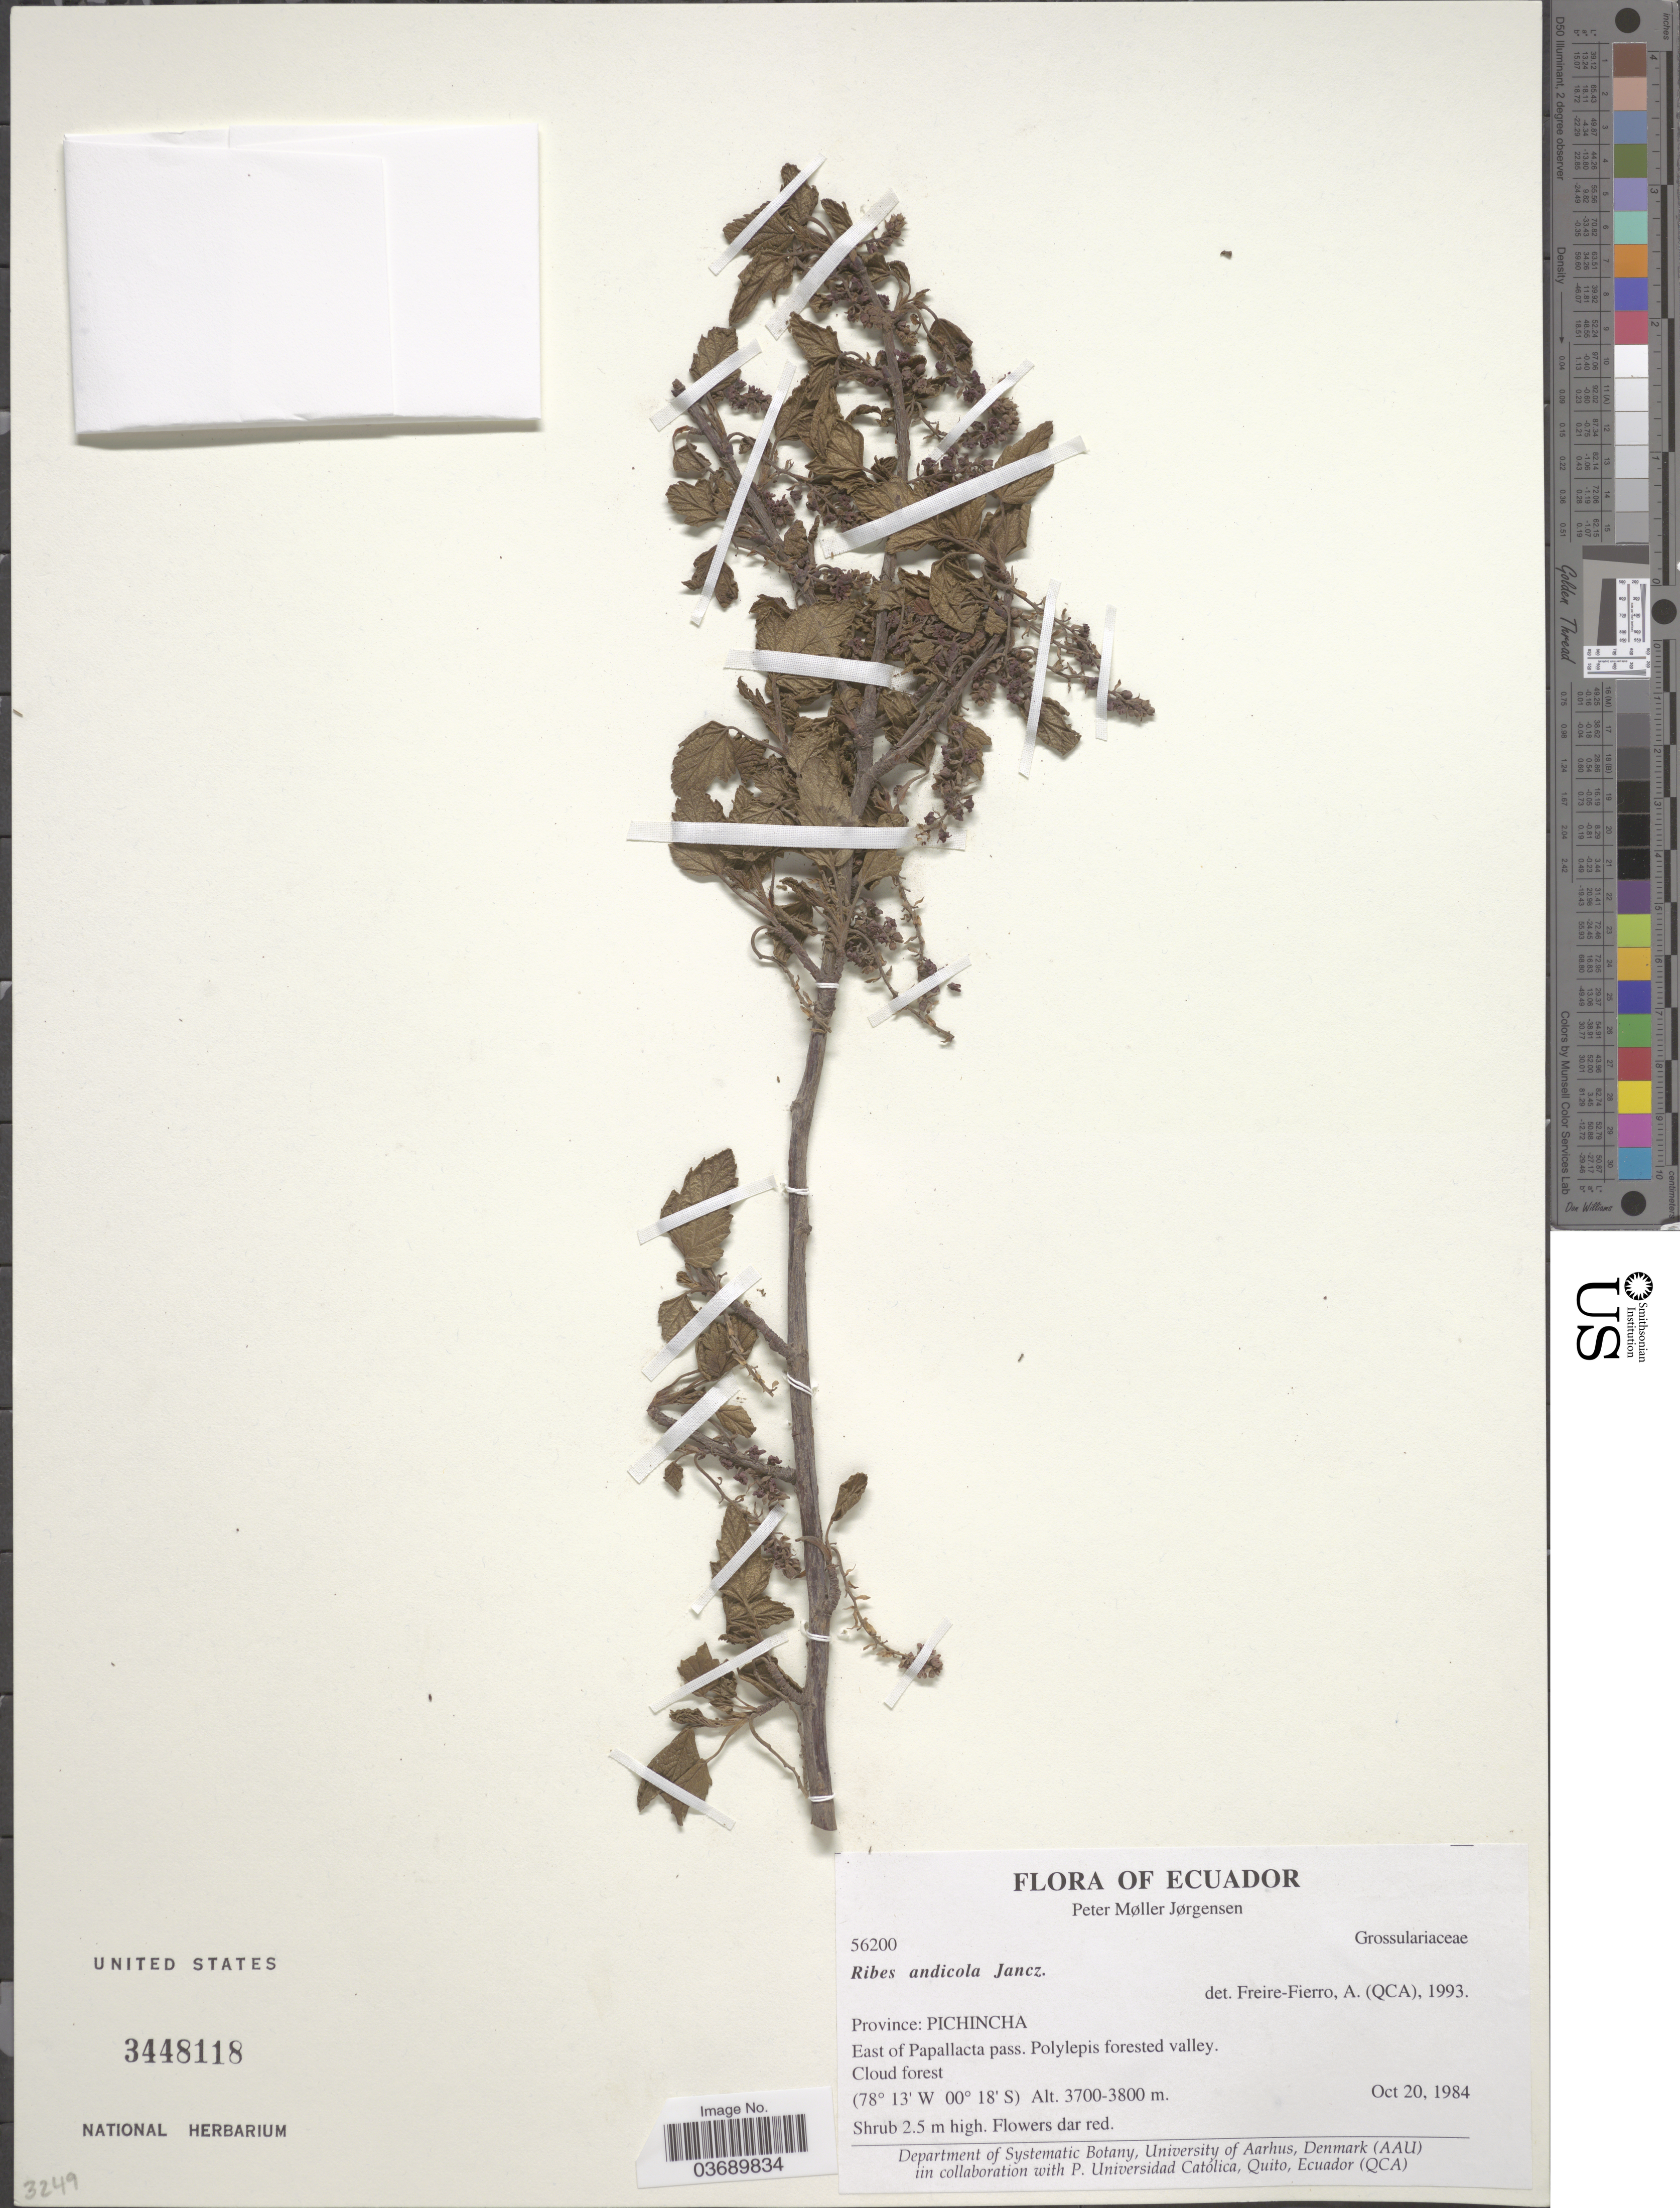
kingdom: Plantae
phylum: Tracheophyta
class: Magnoliopsida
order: Saxifragales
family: Grossulariaceae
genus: Ribes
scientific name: Ribes andicola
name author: Jancz.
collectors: P. M. Jørgensen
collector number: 56200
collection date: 1984-10-20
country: Ecuador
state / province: Pichincha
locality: East of Papallacta pass.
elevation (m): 3700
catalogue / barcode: US 3448118